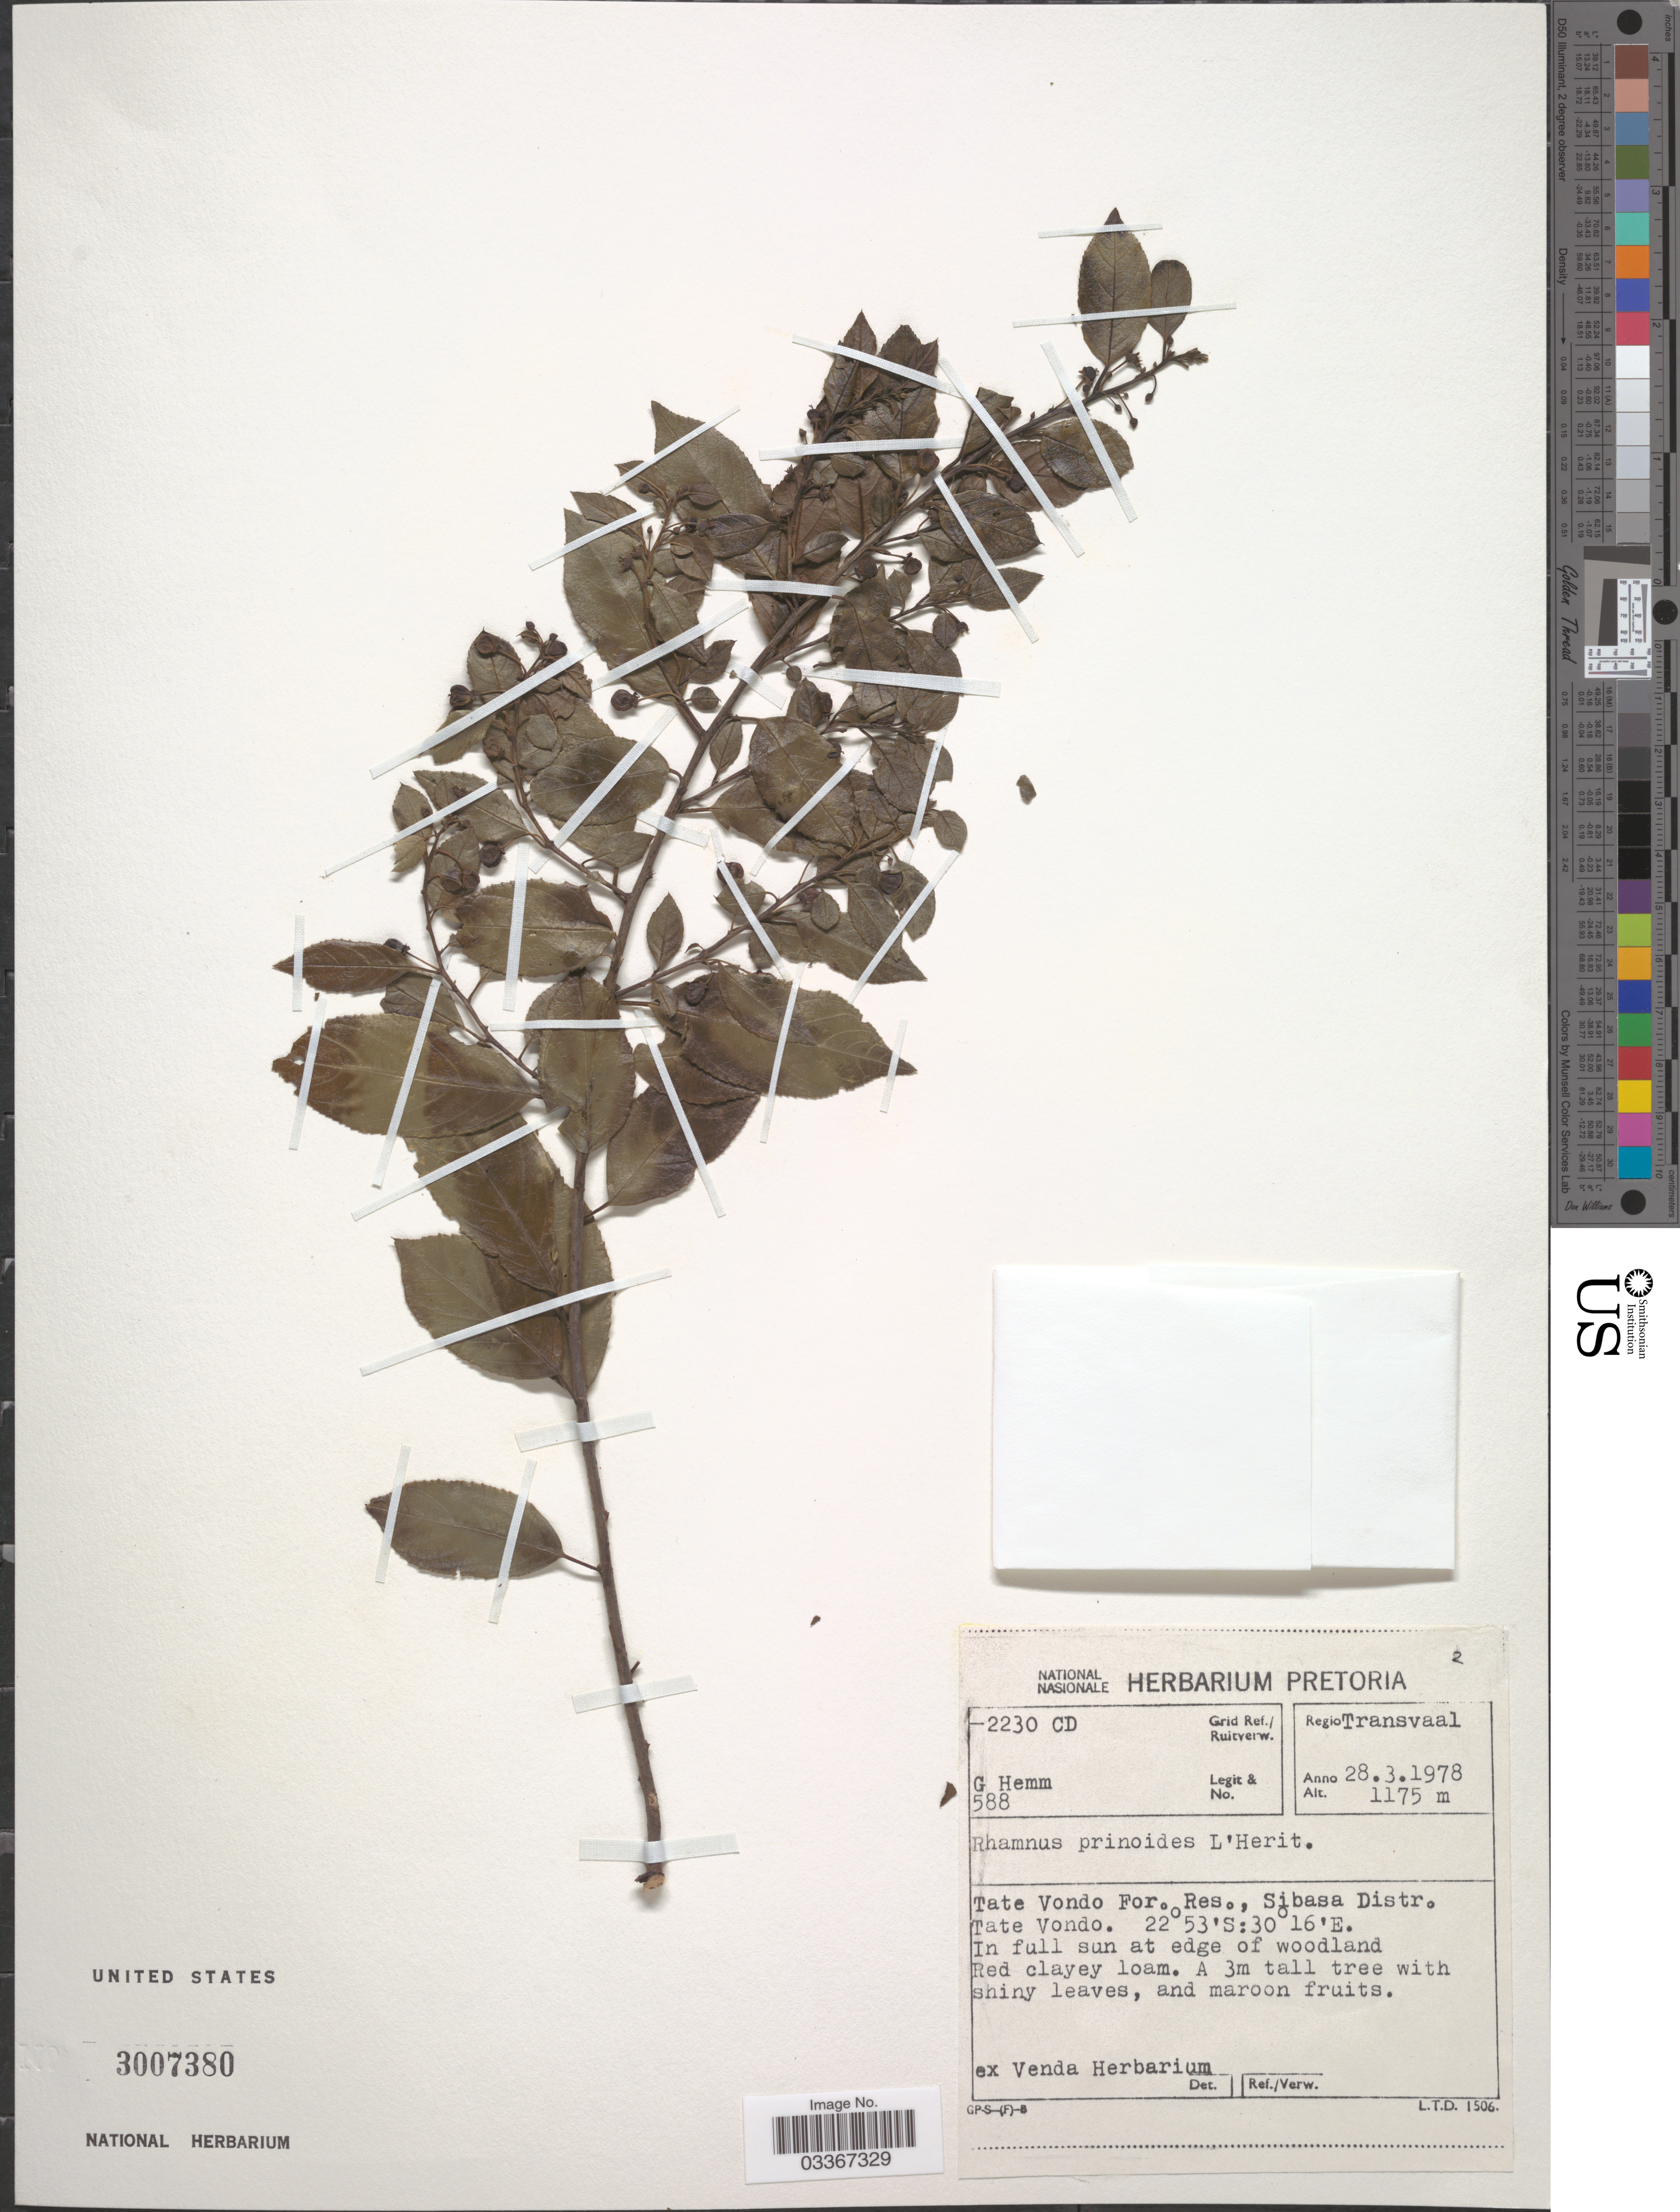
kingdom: Plantae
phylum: Tracheophyta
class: Magnoliopsida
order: Rosales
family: Rhamnaceae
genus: Rhamnus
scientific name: Rhamnus prinoides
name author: L'Hér.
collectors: G. Hemm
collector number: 588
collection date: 1978-03-28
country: South Africa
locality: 2230 CD Grid Ref./ Ruitverw. Regio Transvaal. Tate Vondo For. Res., Sibasa Distr. Tate Vondo.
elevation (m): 1175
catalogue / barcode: US 3007380